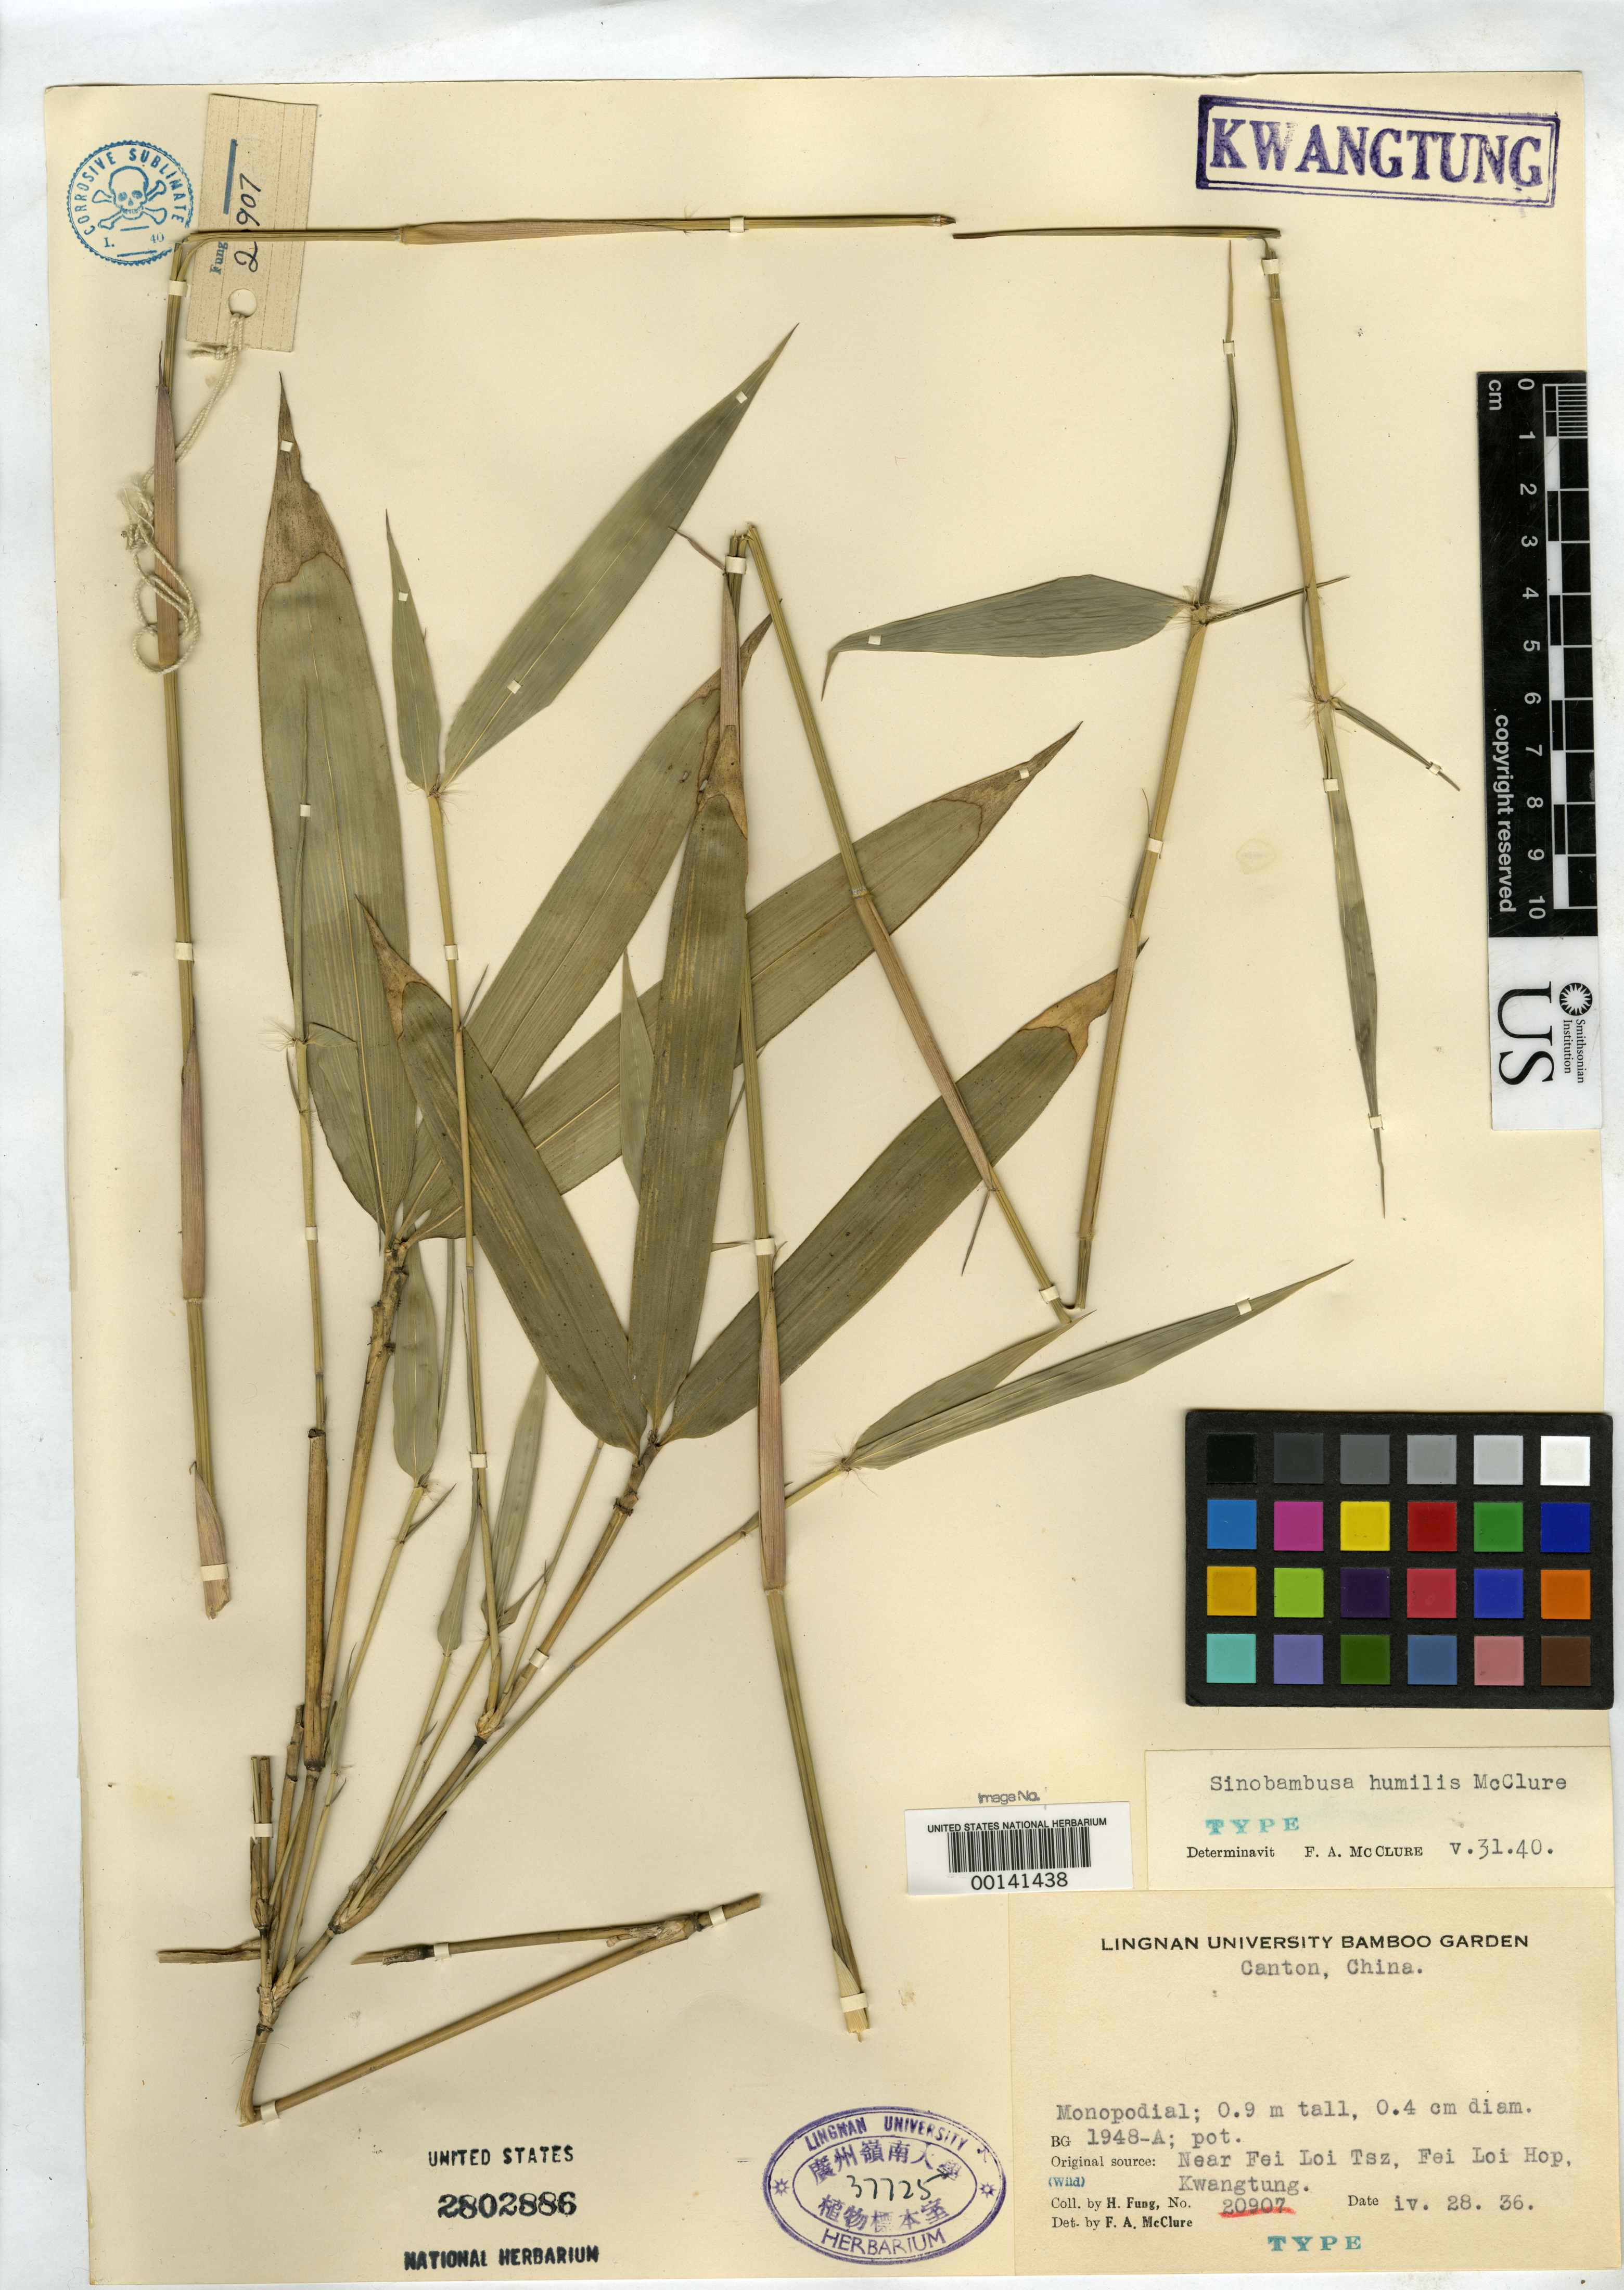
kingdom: Plantae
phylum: Tracheophyta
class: Liliopsida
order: Poales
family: Poaceae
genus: Sinobambusa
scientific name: Sinobambusa humilis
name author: McClure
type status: Isotype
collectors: H. L. Fung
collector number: BG 1948-a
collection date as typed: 27 Jan 1928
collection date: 1928-01-27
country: China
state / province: Guangdong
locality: Ts'ing-yuen Dist., Fei Loi Haap.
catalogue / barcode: US 2802886